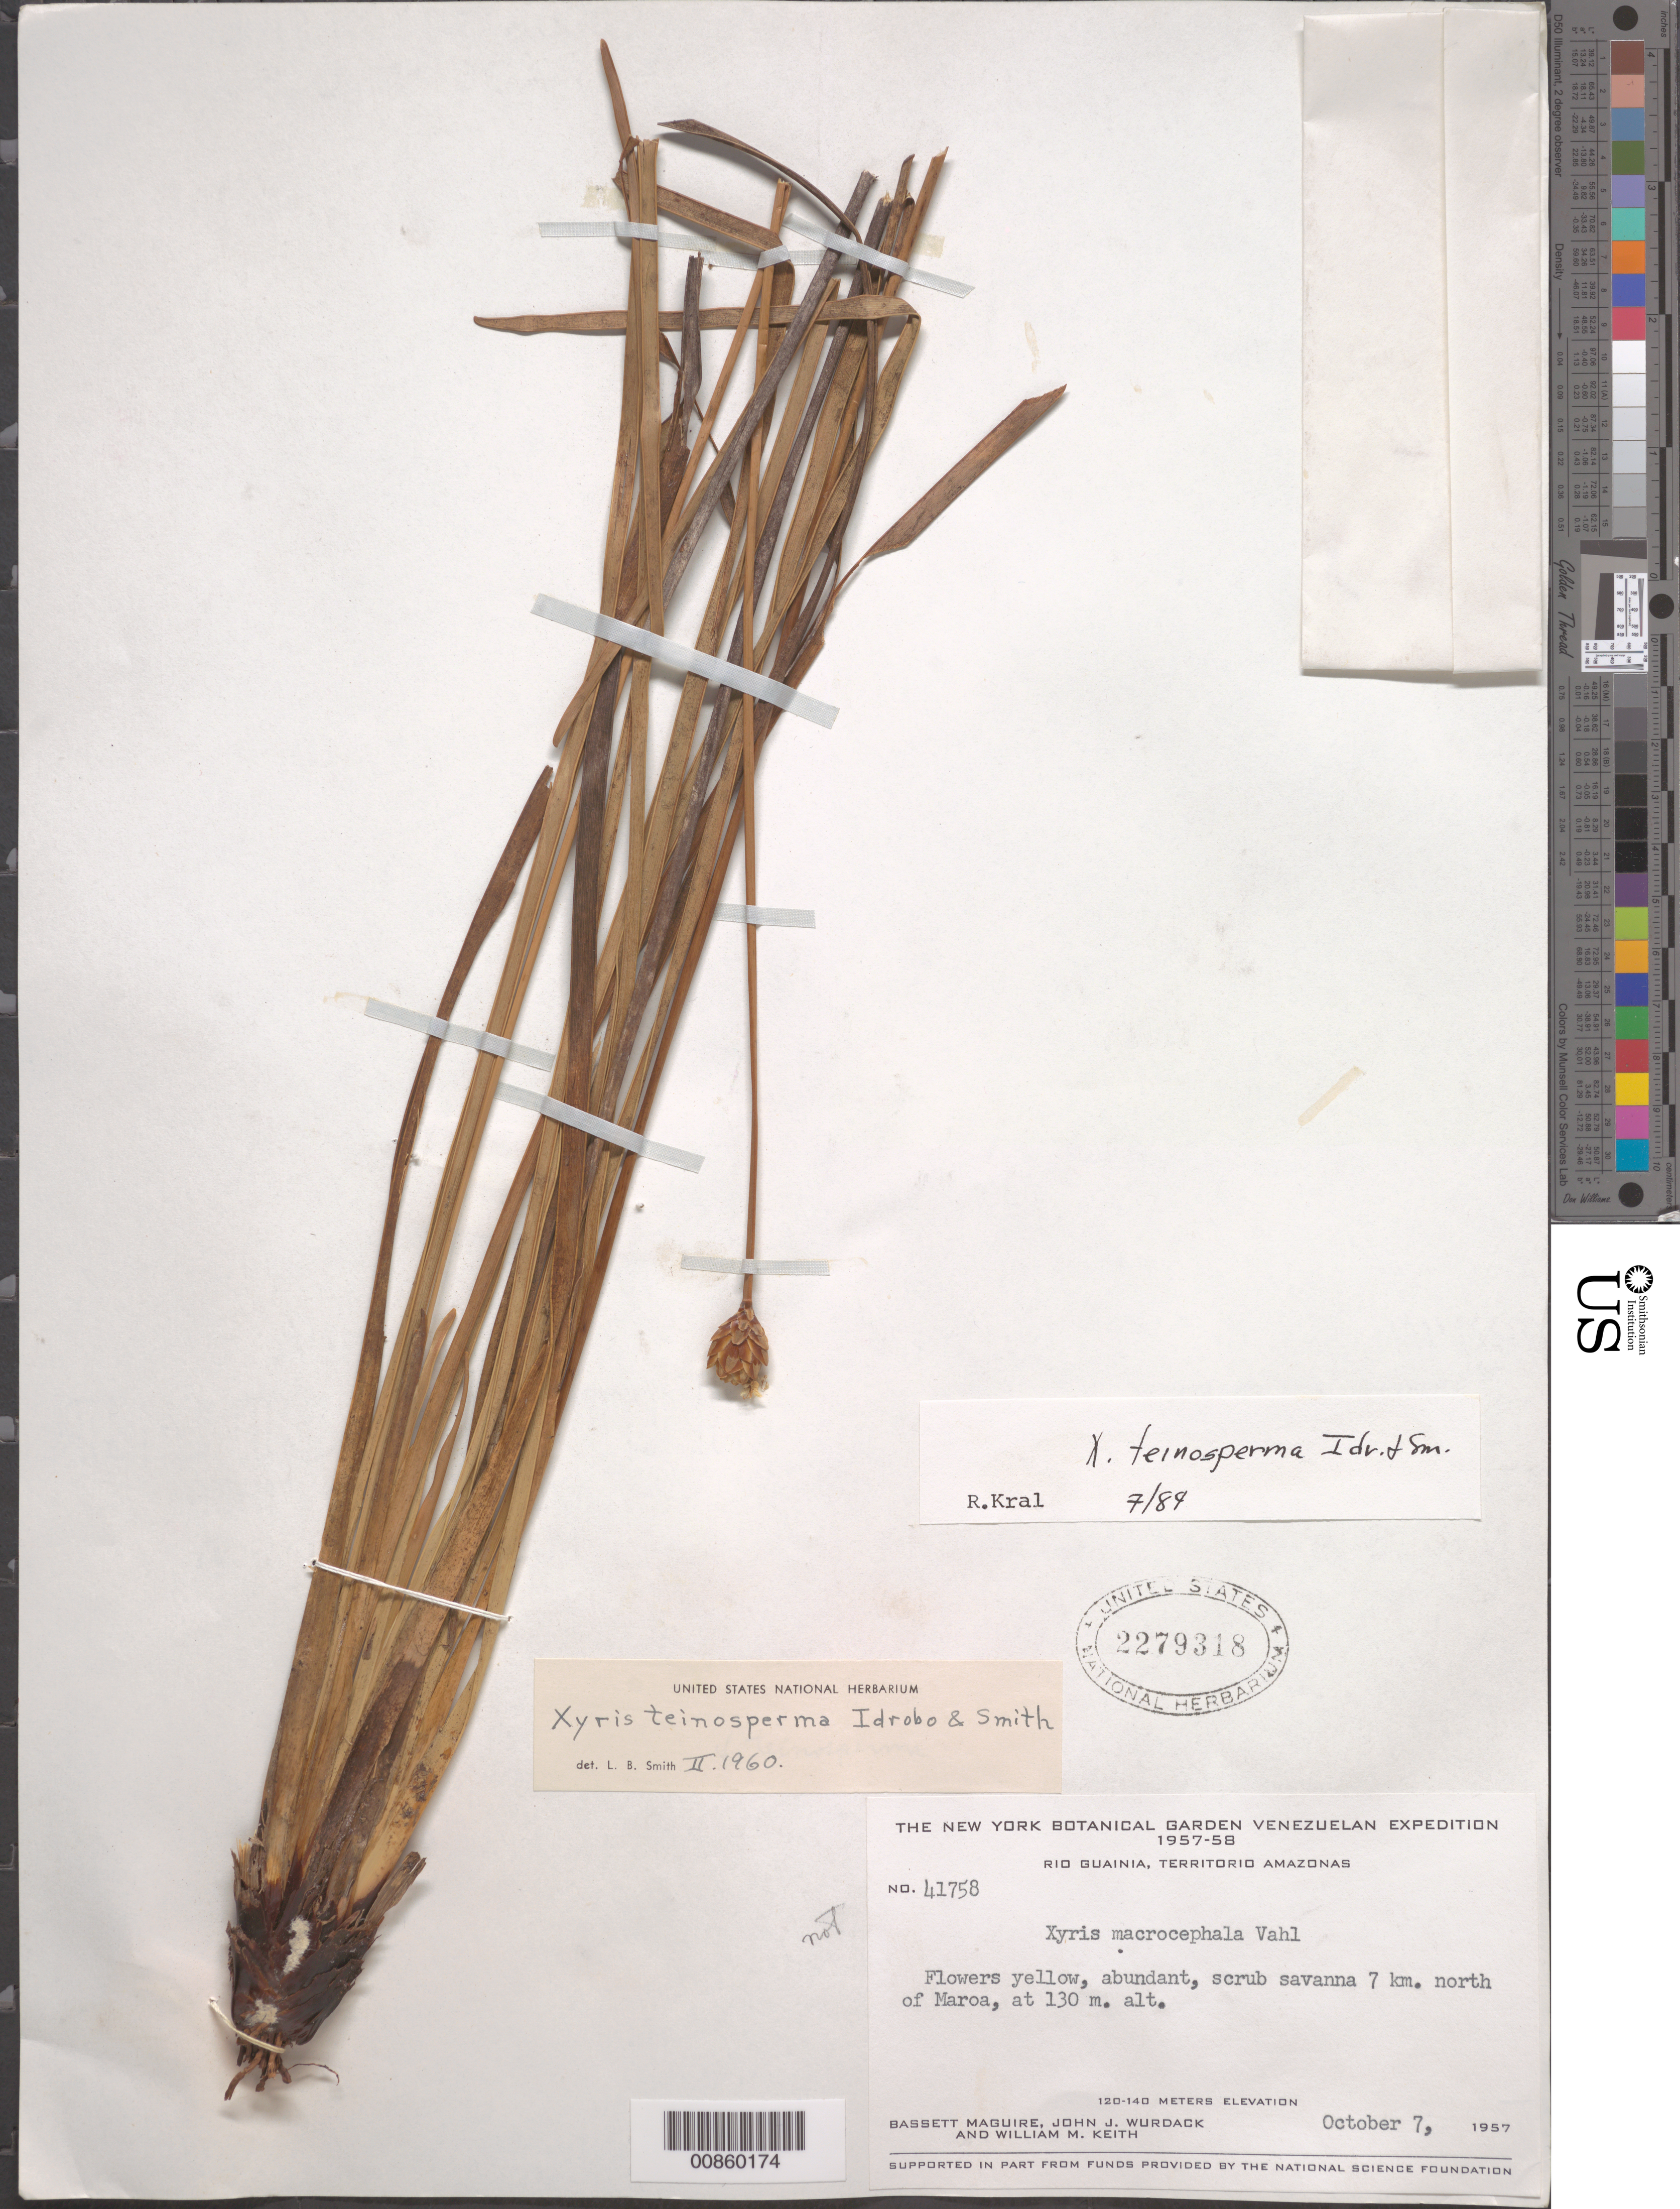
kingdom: Plantae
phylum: Tracheophyta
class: Liliopsida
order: Poales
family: Xyridaceae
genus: Xyris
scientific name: Xyris teinosperma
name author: Idrobo & L.B. Sm.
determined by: Kral, Robert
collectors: B. Maguire, J. J. Wurdack & W. Keith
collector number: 41758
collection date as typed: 7-Oct-57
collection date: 1957-10-07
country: Venezuela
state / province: Amazonas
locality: Río Guainía, 7 km N of Maroa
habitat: Scrub savanna.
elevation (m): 130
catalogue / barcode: US 2279318